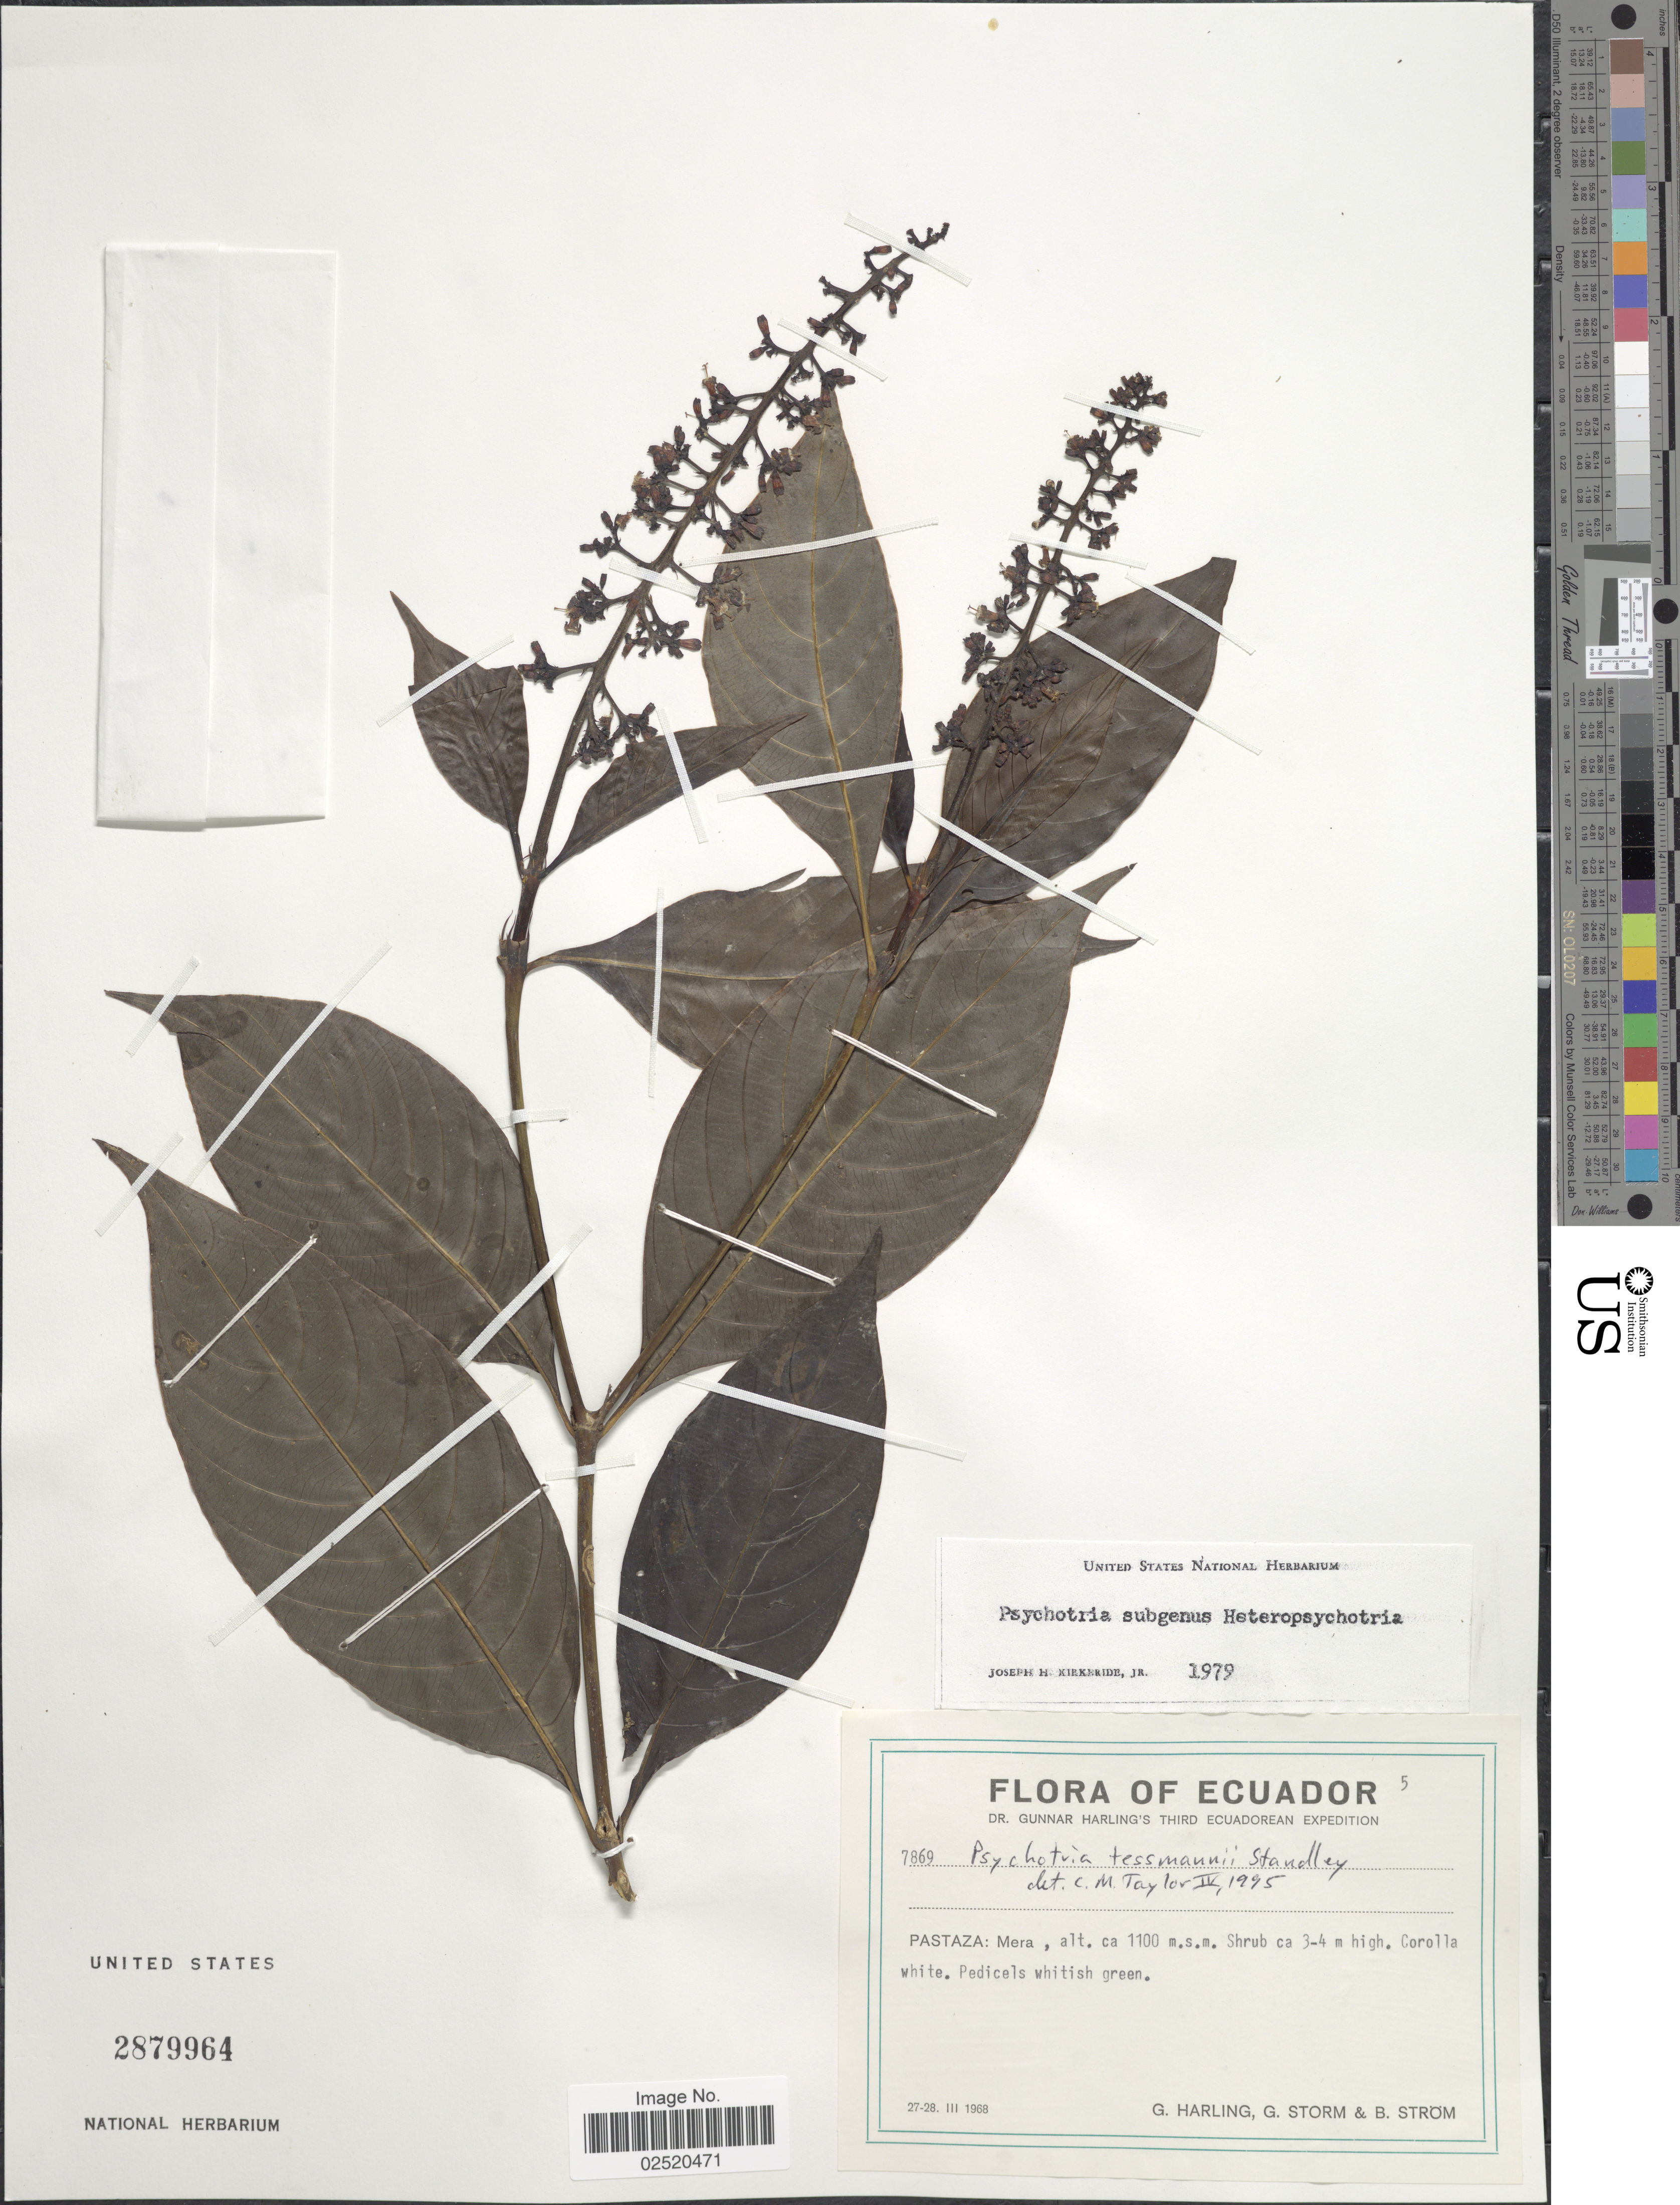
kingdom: Plantae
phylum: Tracheophyta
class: Magnoliopsida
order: Gentianales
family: Rubiaceae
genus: Psychotria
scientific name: Psychotria tessmannii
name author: Standl.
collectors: G. Harling, G. Storm & B. Ström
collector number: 7869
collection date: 1968-03-27/1968-03-28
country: Ecuador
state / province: Pastaza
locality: Mera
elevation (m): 1100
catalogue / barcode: US 2879964